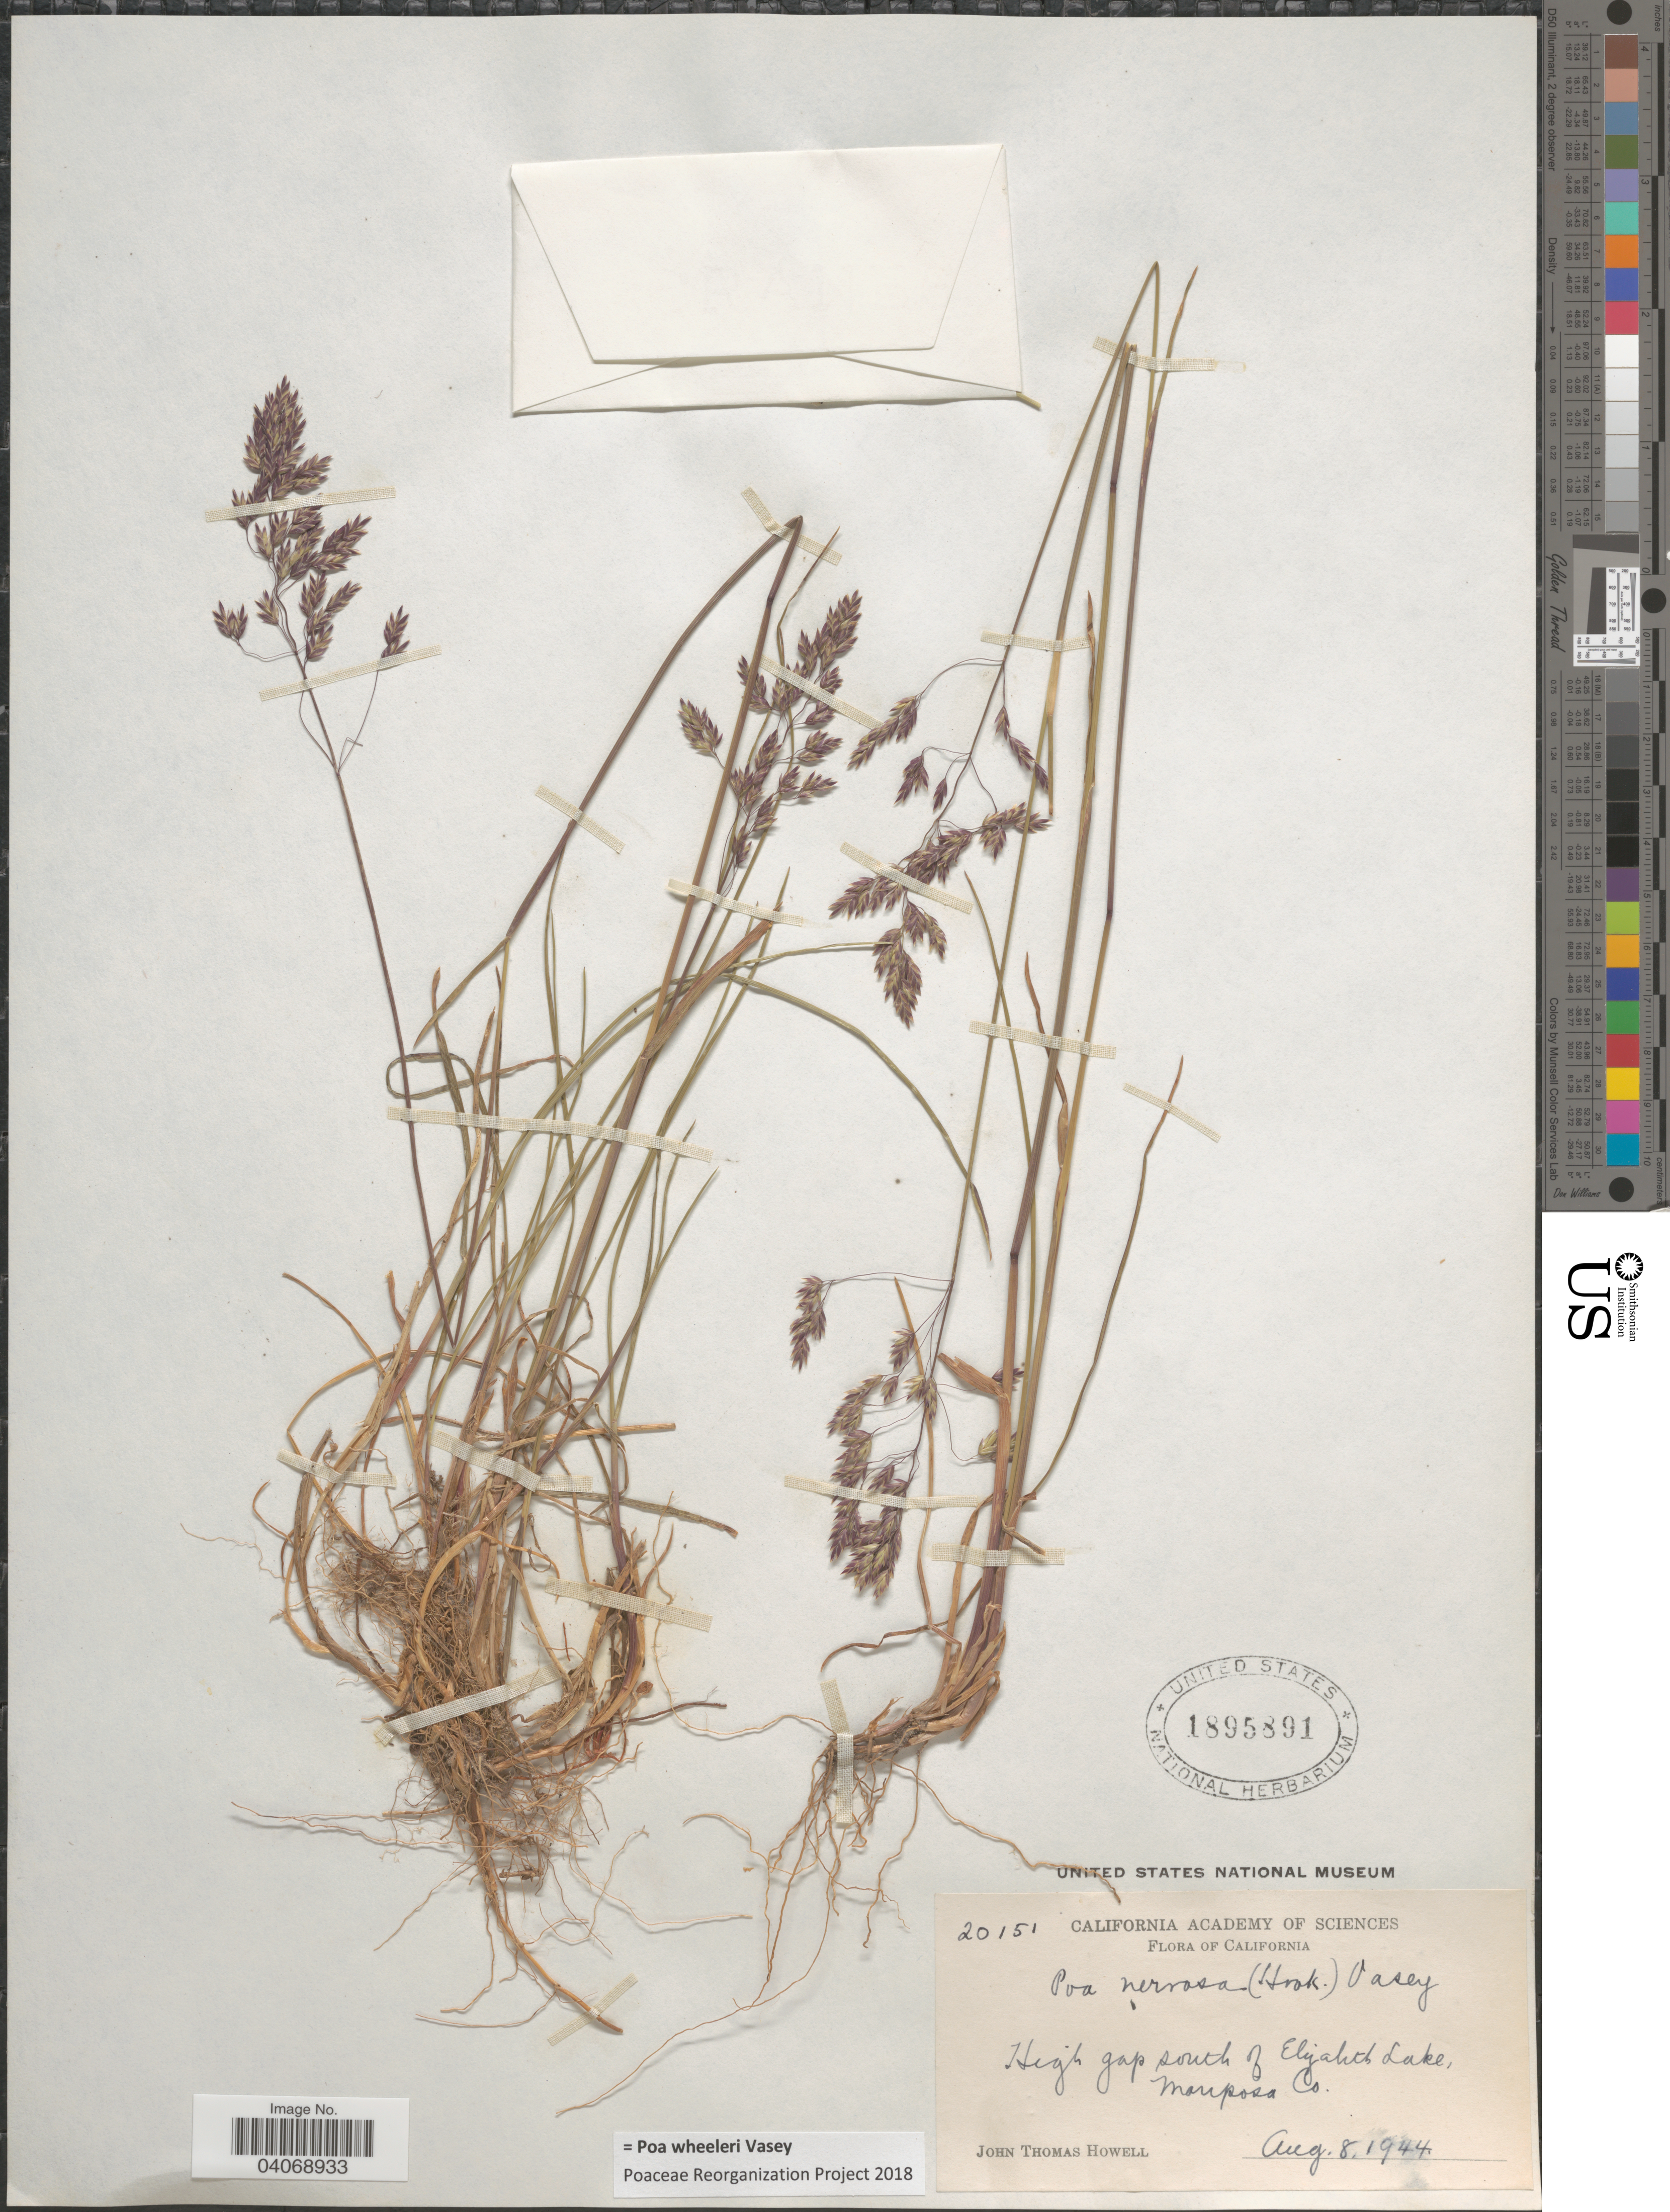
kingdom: Plantae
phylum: Tracheophyta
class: Liliopsida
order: Poales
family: Poaceae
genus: Poa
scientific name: Poa wheeleri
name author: Vasey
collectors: J. T. Howell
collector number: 20151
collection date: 1944-08-08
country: United States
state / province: California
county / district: Mariposa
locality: High gap south of Elizabeth Lake, Mariposa Co.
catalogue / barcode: US 1895891